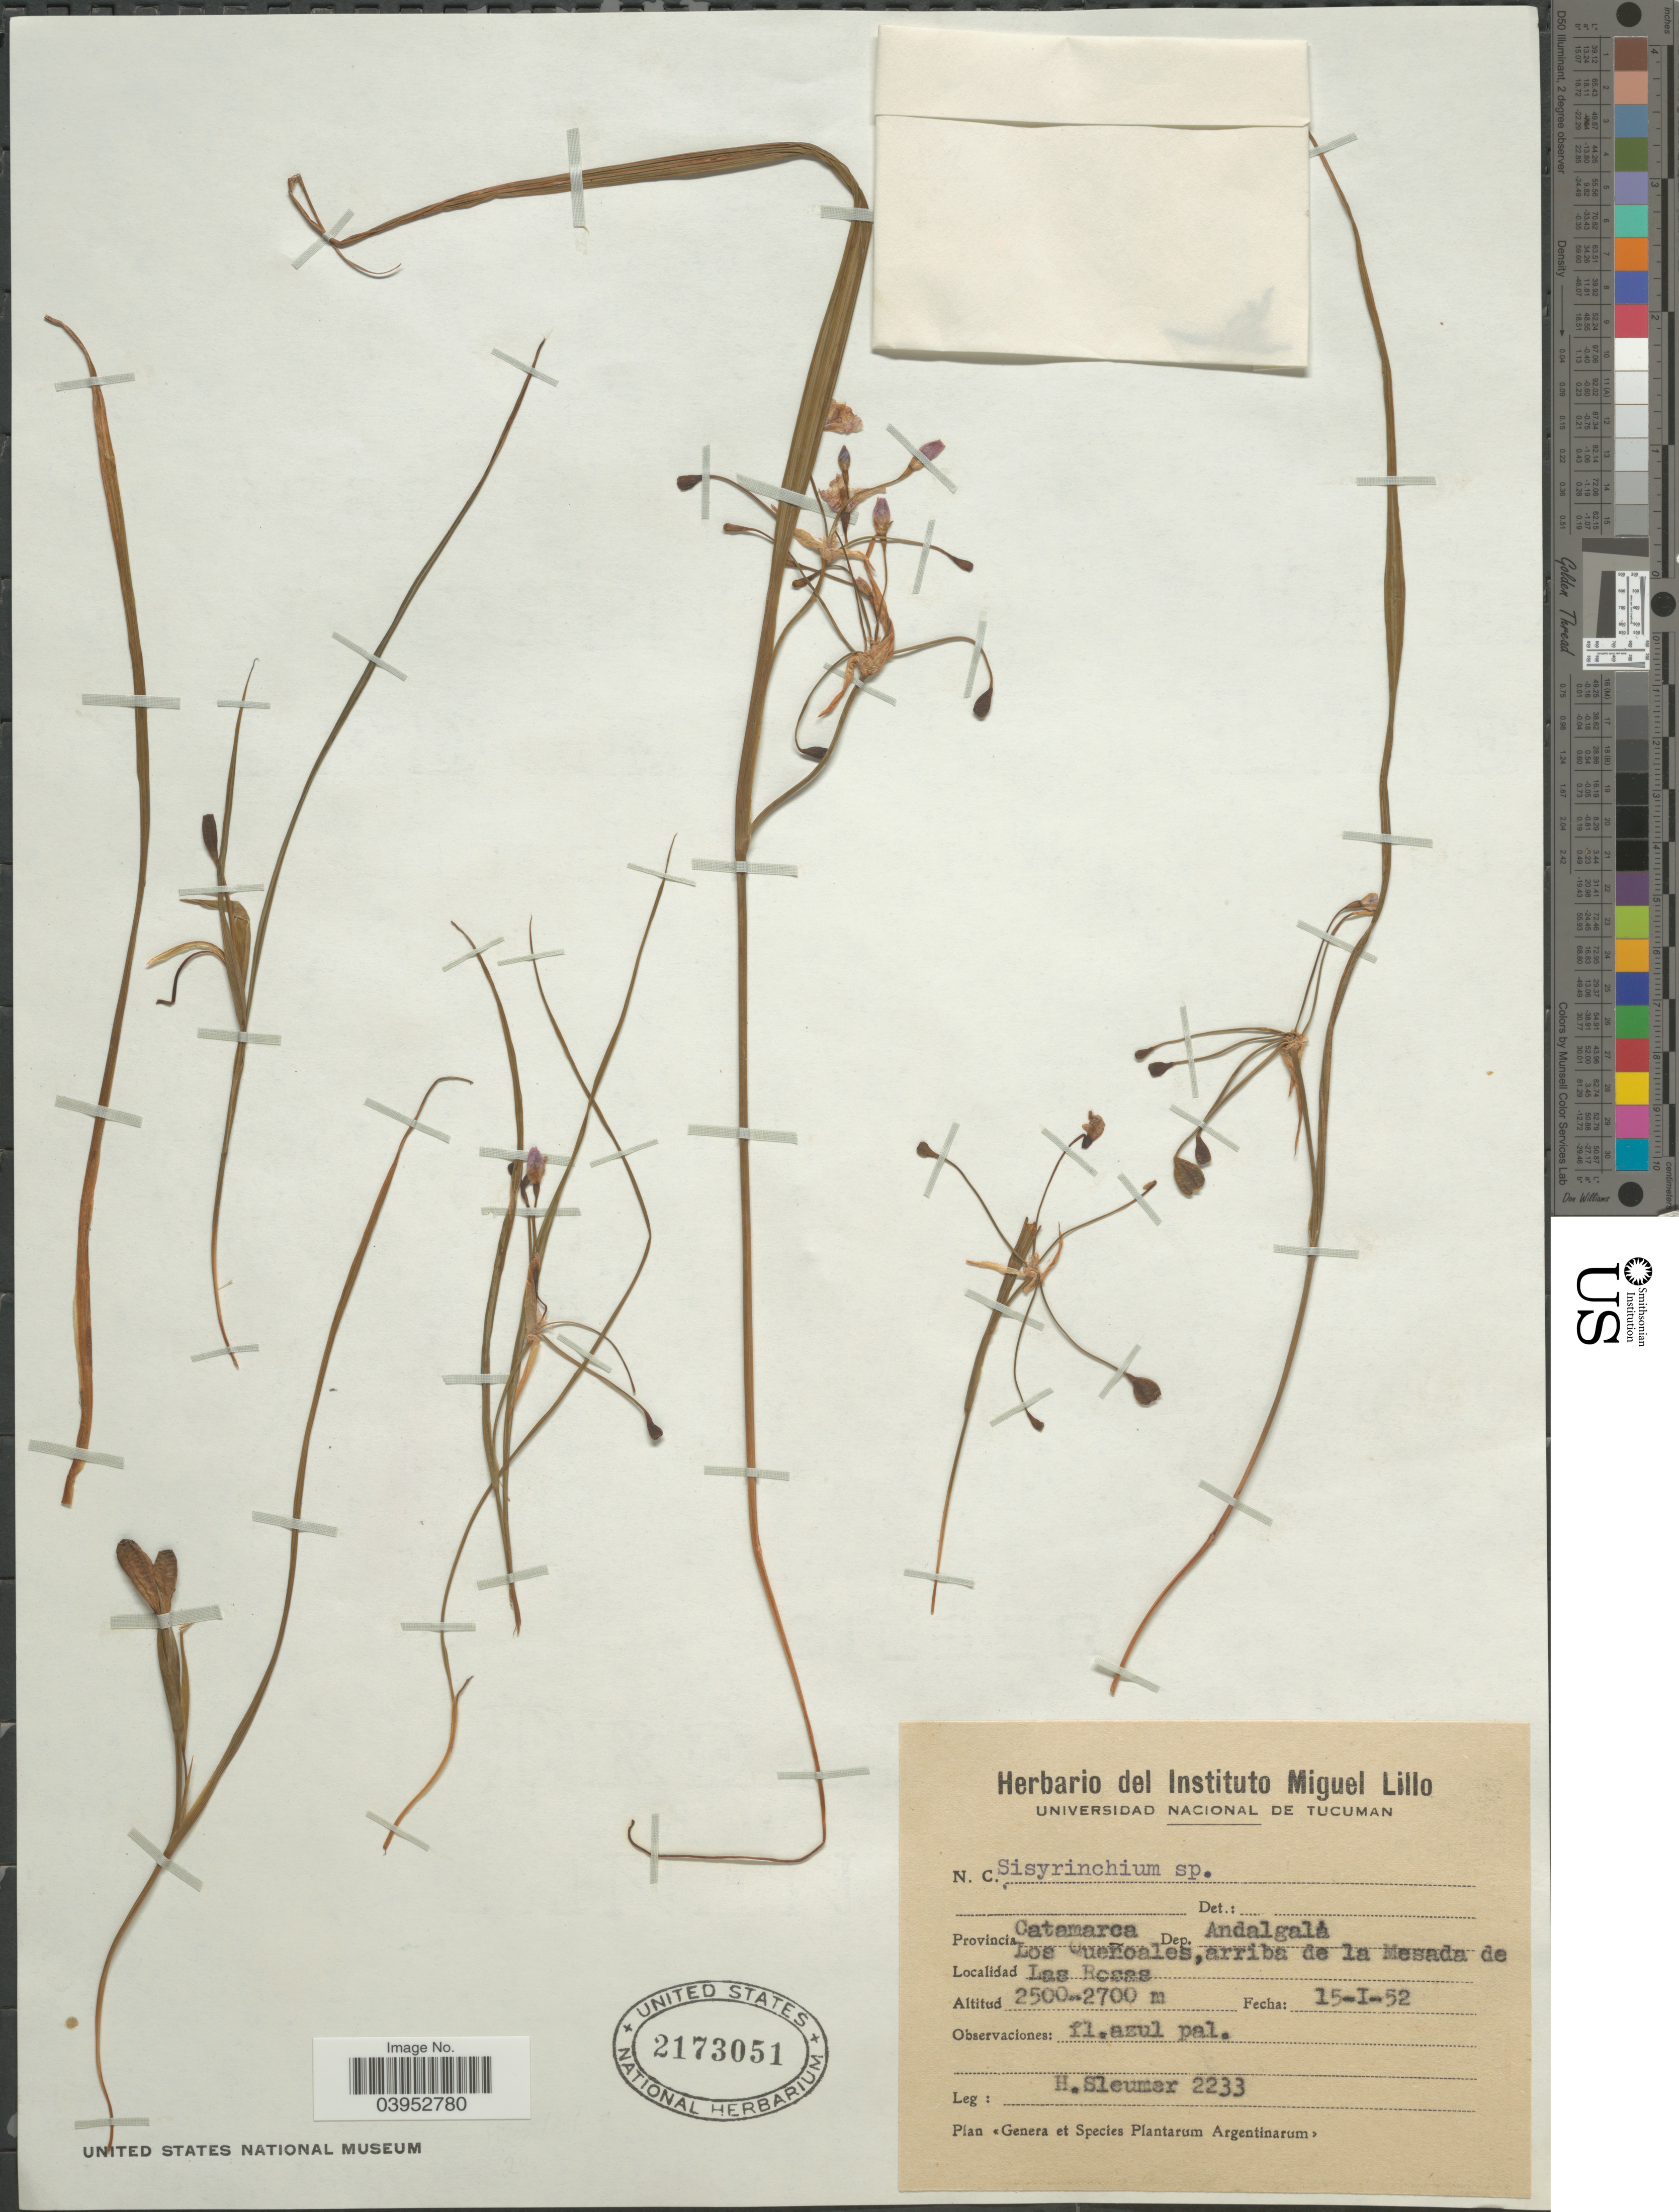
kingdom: Plantae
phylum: Tracheophyta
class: Liliopsida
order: Asparagales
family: Iridaceae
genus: Sisyrinchium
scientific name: Sisyrinchium sp.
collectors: H. O. Sleumer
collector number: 2233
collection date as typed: Transcribed d/m/y: 15/1/52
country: Argentina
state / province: Catamarca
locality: Dep. Andalgalá. Los Queñoales, arriba de la Mesada de Las Rosas.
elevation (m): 2500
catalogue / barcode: US 2173051